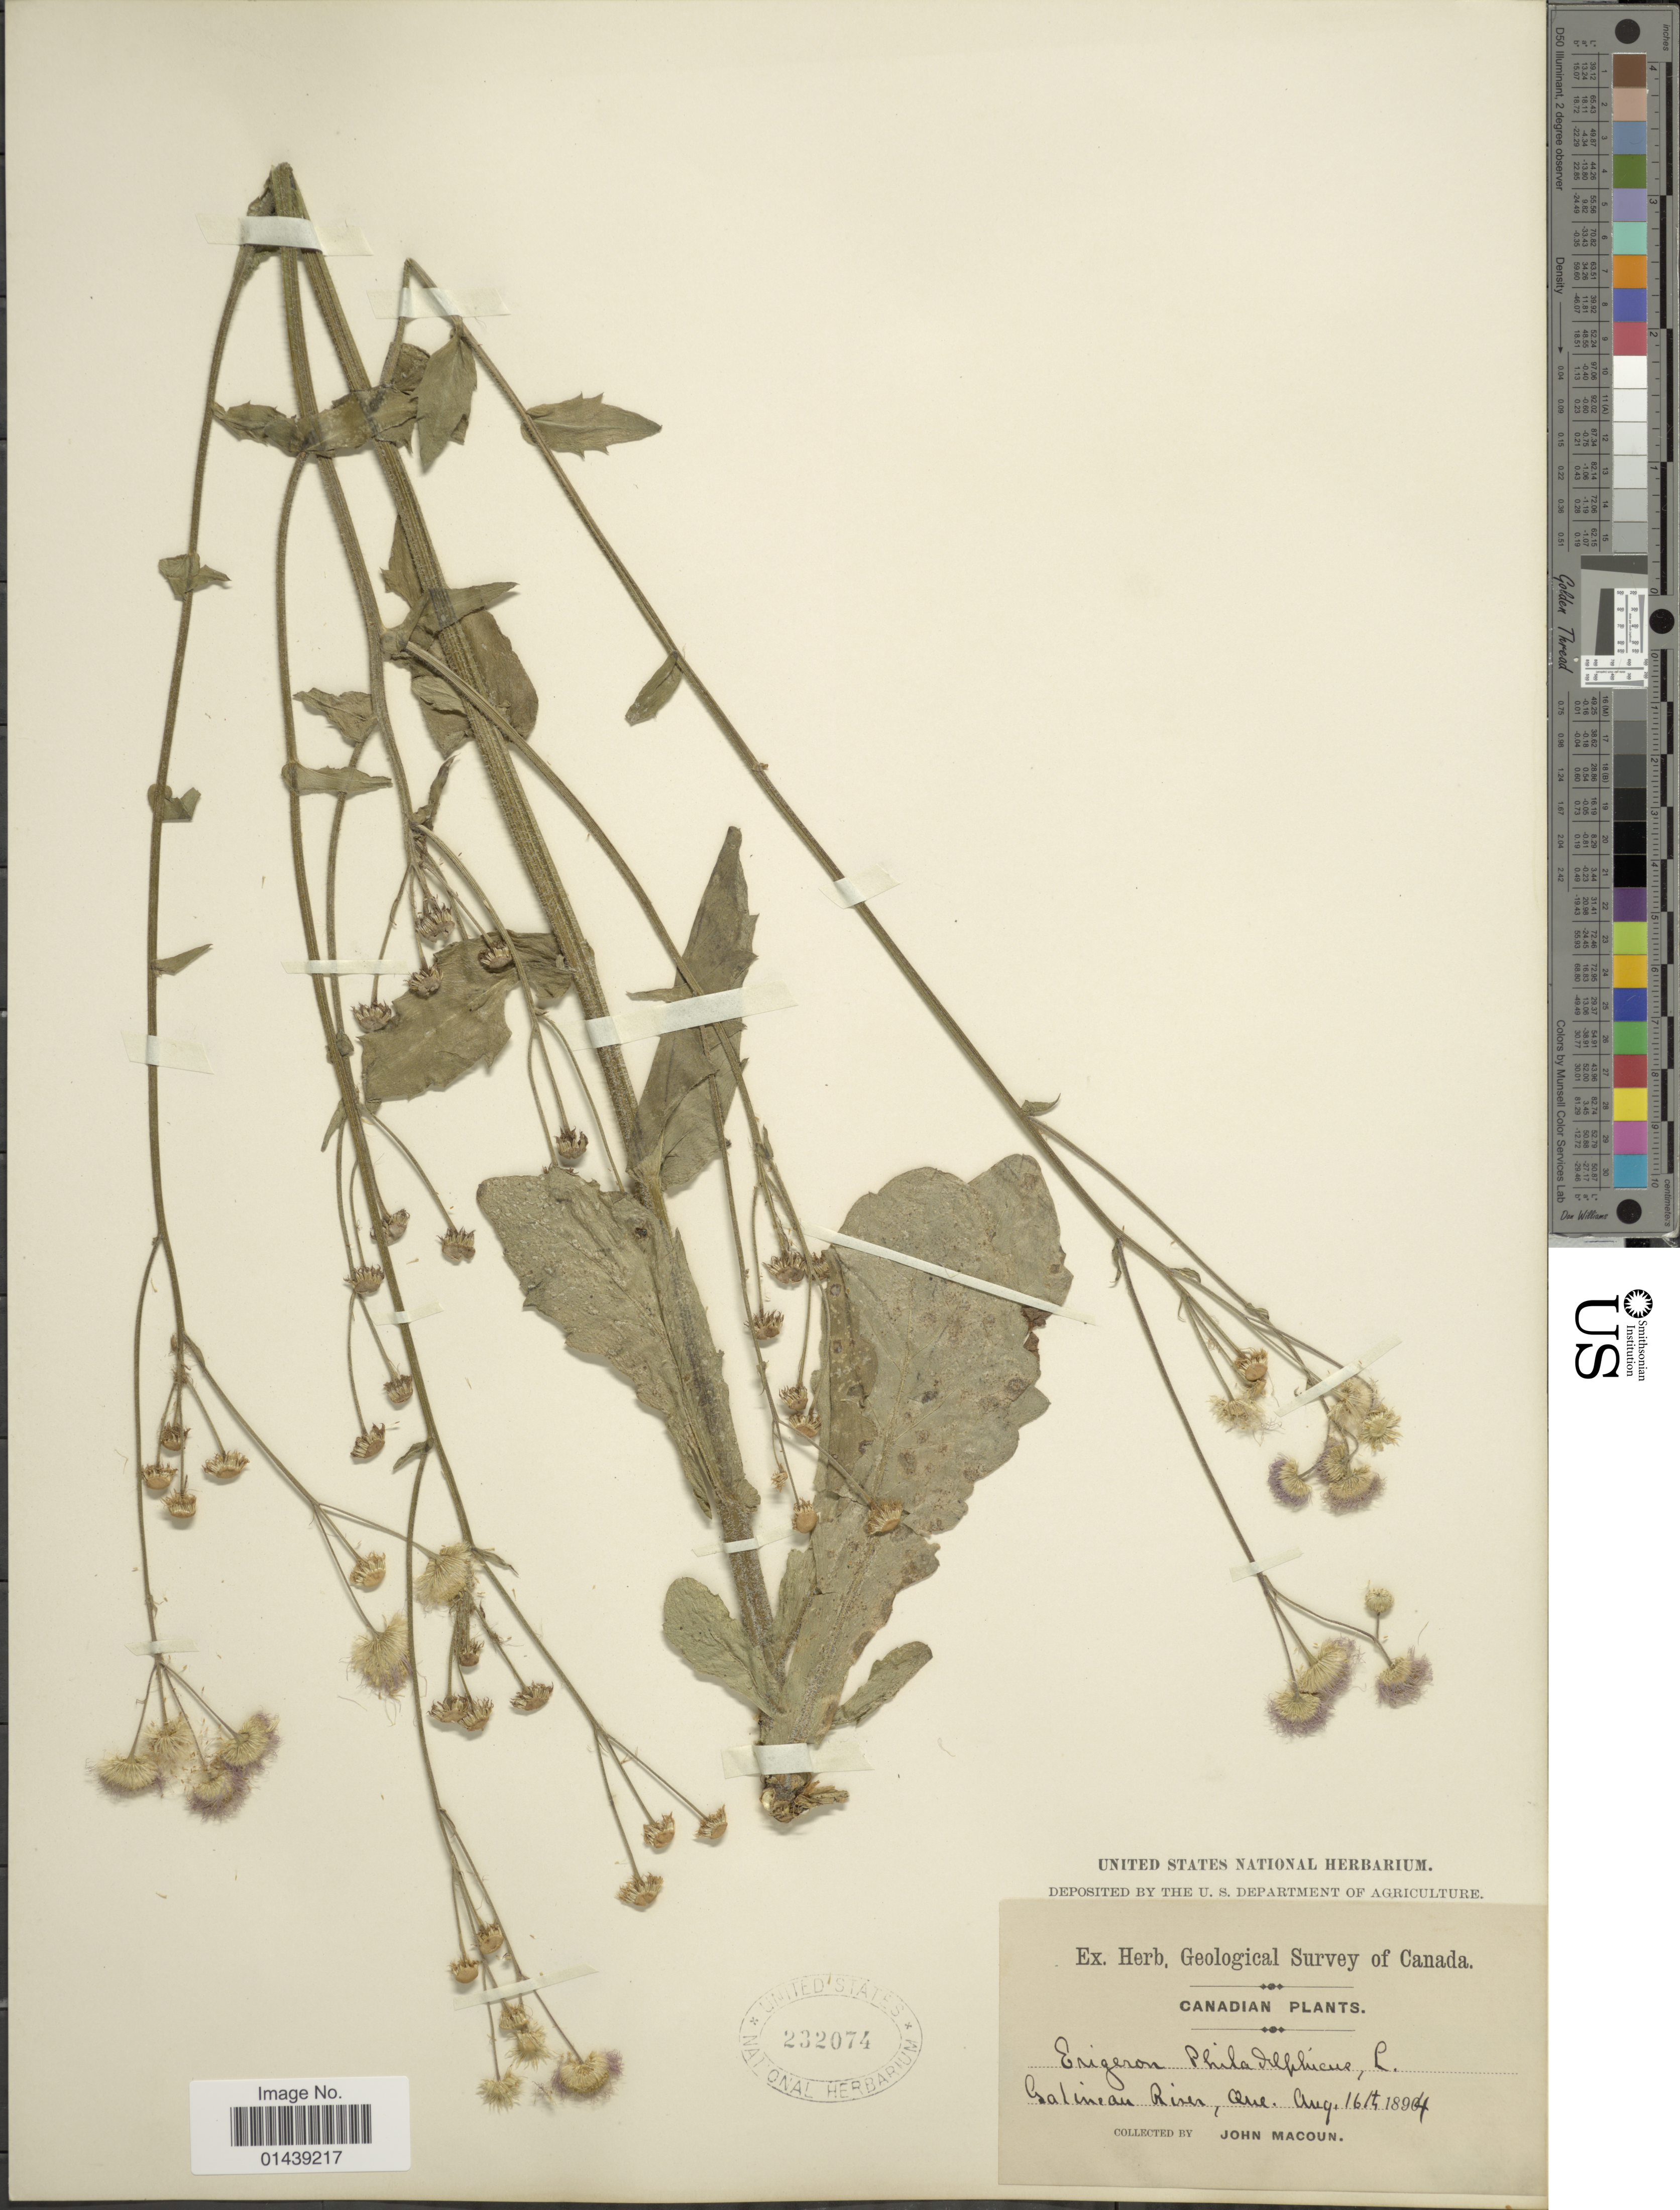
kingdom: Plantae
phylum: Tracheophyta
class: Magnoliopsida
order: Asterales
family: Asteraceae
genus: Erigeron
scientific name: Erigeron philadelphicus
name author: L.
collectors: J. Macoun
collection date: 1894-08-16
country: Canada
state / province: Quebec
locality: Galineau River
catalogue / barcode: US 232074